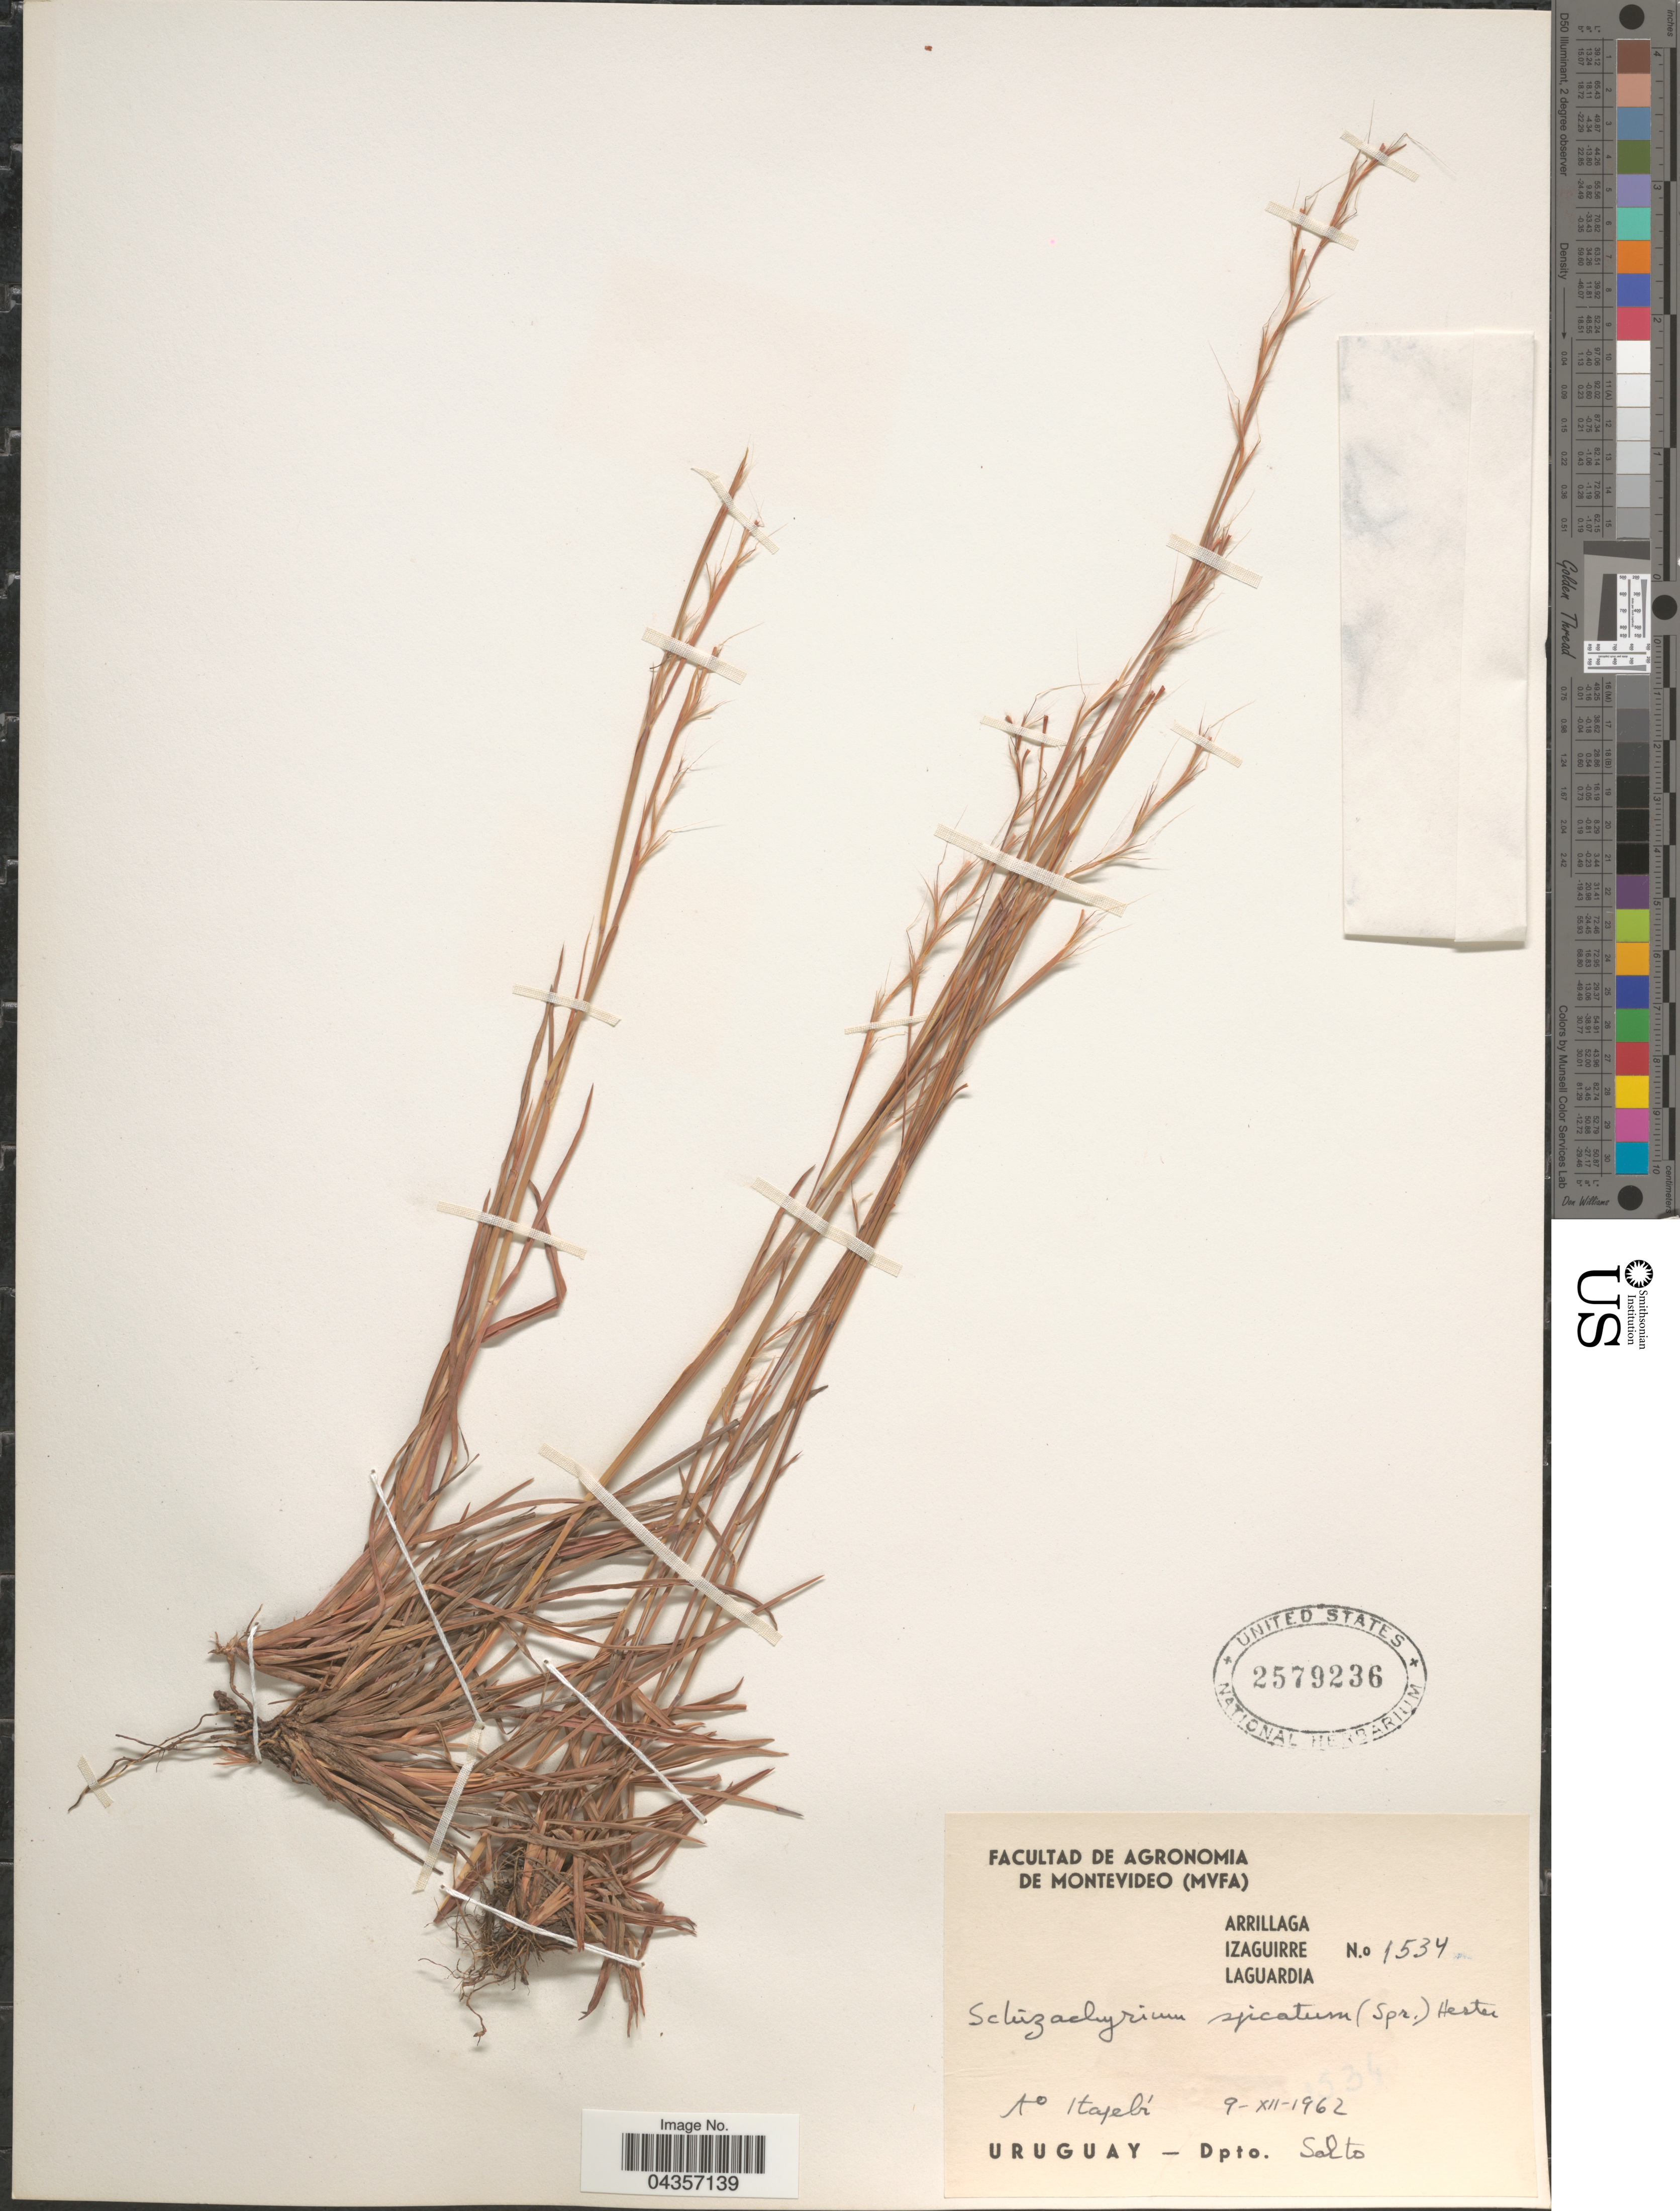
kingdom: Plantae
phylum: Tracheophyta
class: Liliopsida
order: Poales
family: Poaceae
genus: Schizachyrium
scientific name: Schizachyrium spicatum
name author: (Spreng.) Wipff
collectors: Arrillaga, Izaguirre & Laguardia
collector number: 1534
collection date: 1962-12-09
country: Uruguay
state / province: Salto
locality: A° Itayebí. Dpto. Salto.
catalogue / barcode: US 2579236